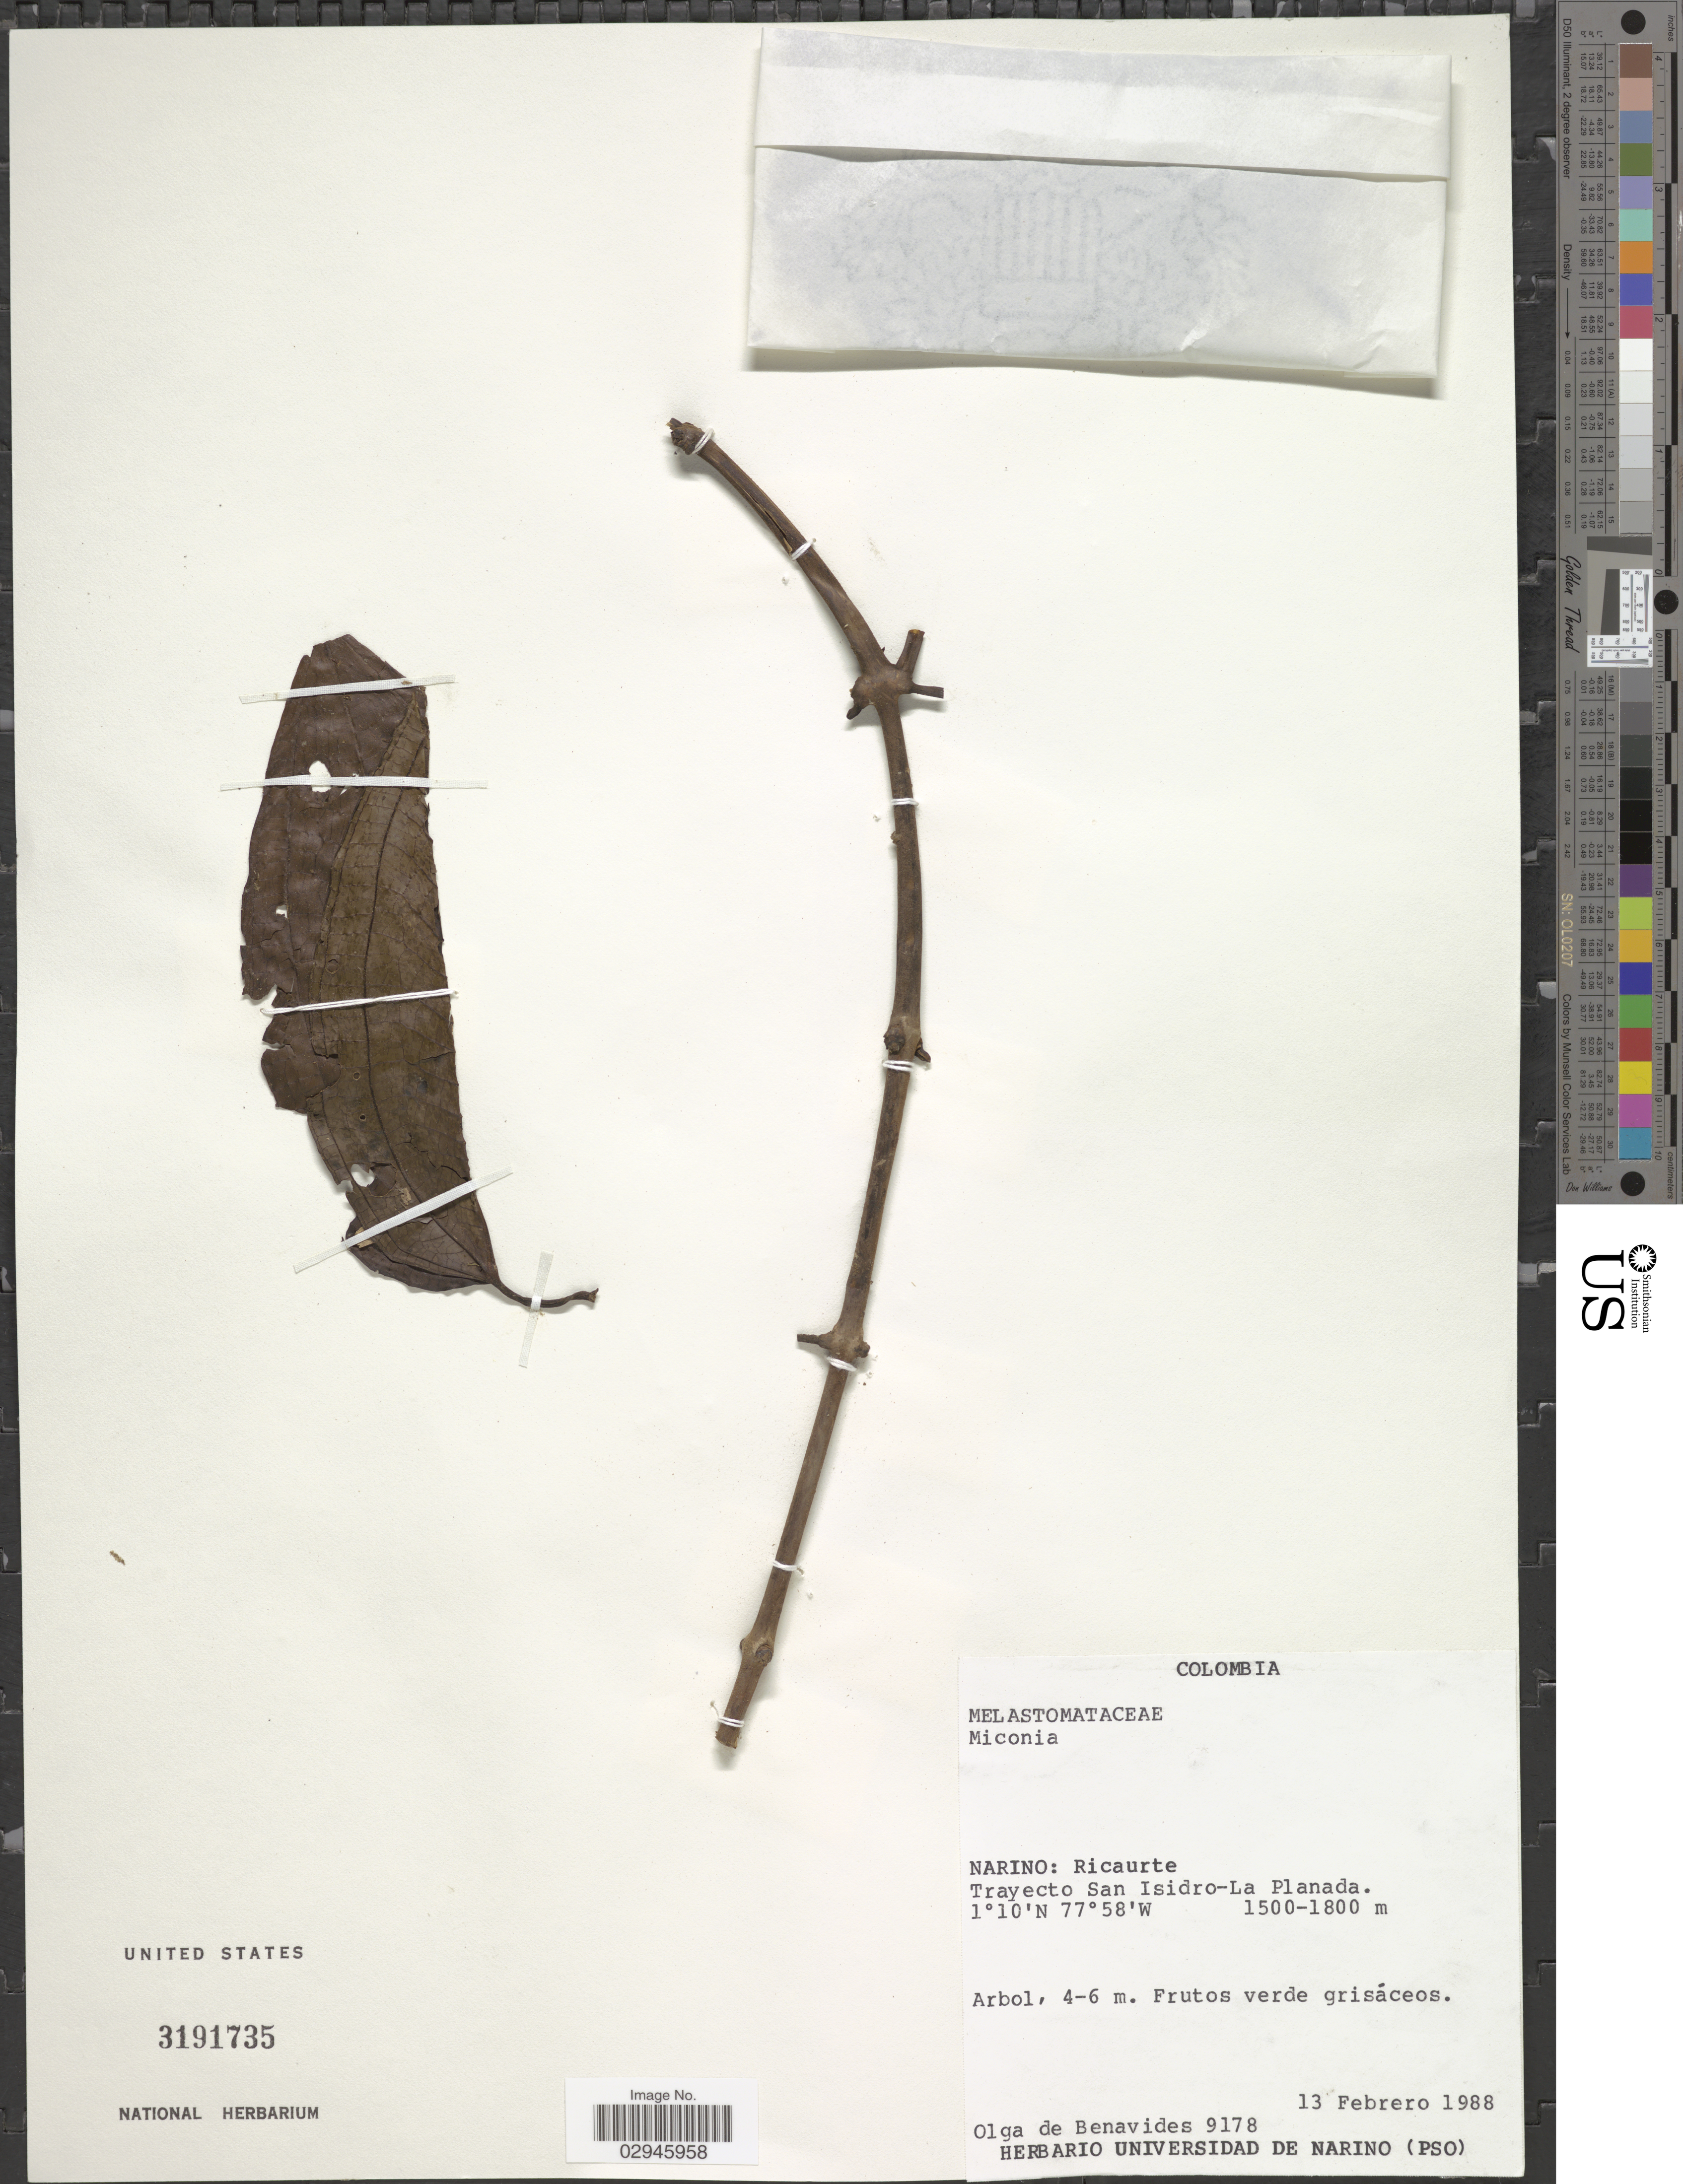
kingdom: Plantae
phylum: Tracheophyta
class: Magnoliopsida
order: Myrtales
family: Melastomataceae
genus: Miconia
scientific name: Miconia sp.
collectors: Olga S. de Benavides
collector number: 9178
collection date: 1988-02-13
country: Colombia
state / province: Nariño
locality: Ricaurte. Trayecto San Isidro-La Planada.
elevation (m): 1500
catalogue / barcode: US 3191735